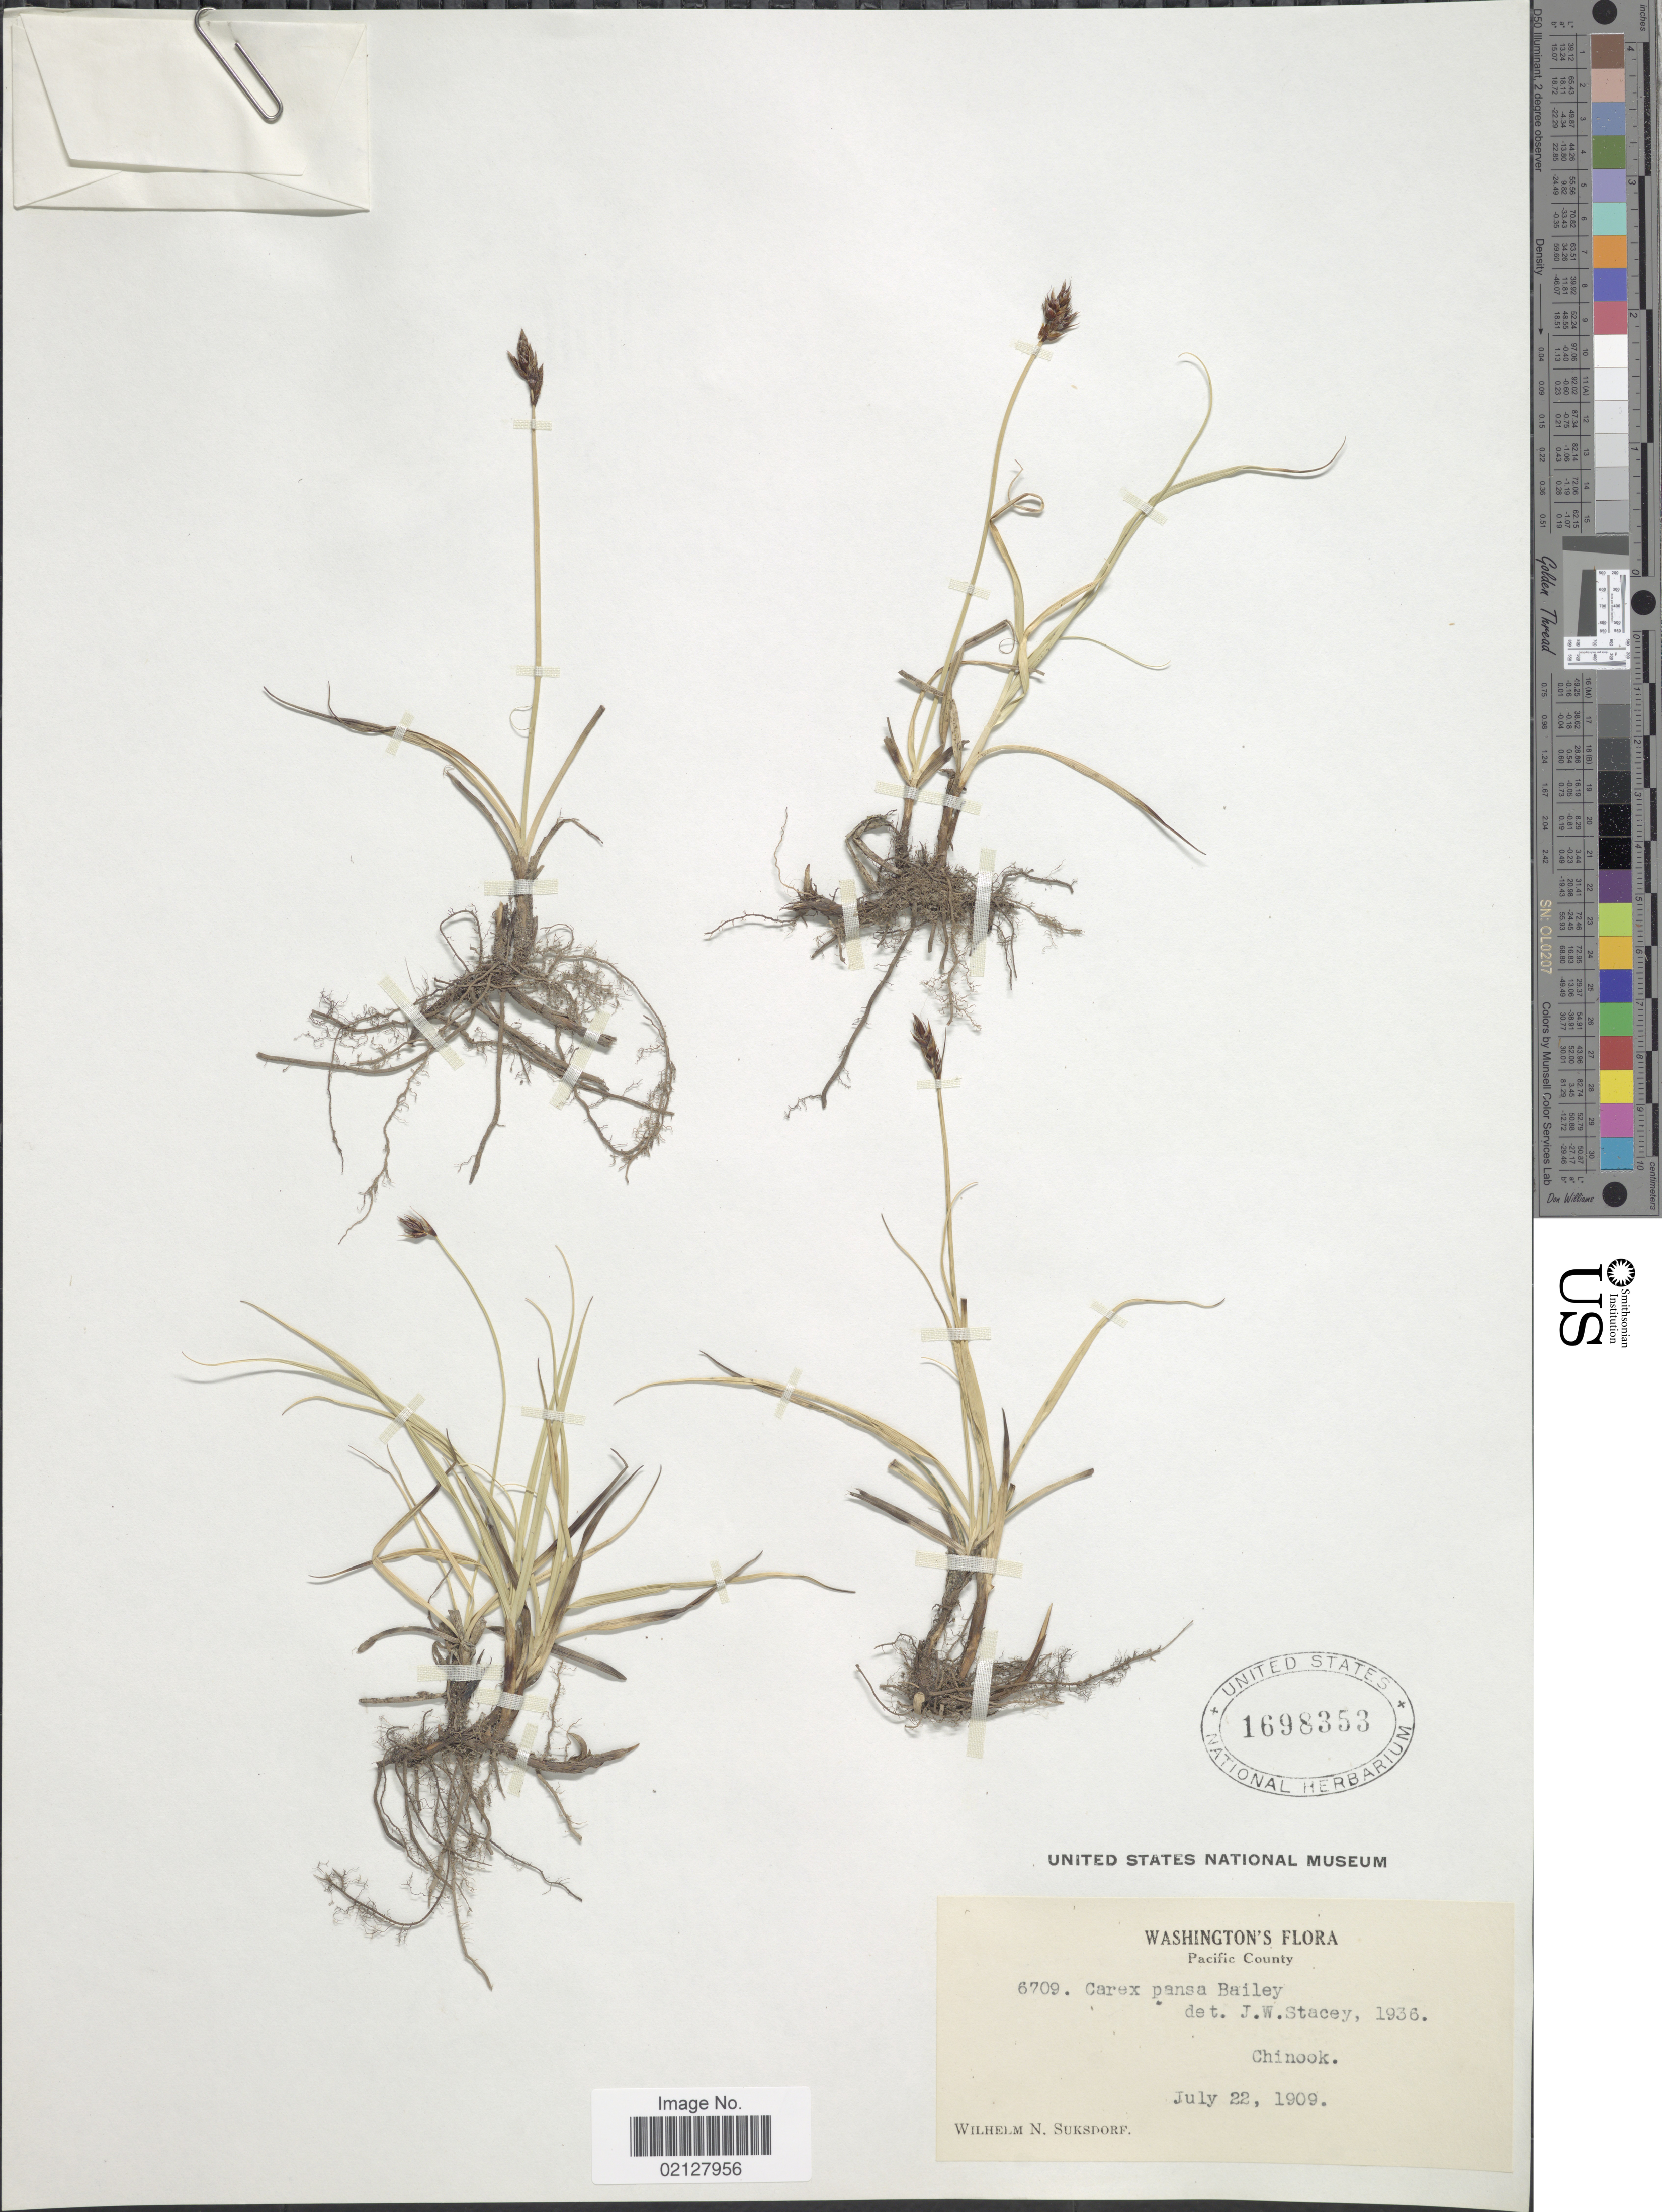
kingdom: Plantae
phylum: Tracheophyta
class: Liliopsida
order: Poales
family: Cyperaceae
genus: Carex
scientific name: Carex pansa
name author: L.H. Bailey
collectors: W. N. Suksdorf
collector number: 6709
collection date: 1909-07-22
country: United States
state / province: Washington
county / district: Pacific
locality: Pacific County, Chinook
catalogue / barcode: US 1698353